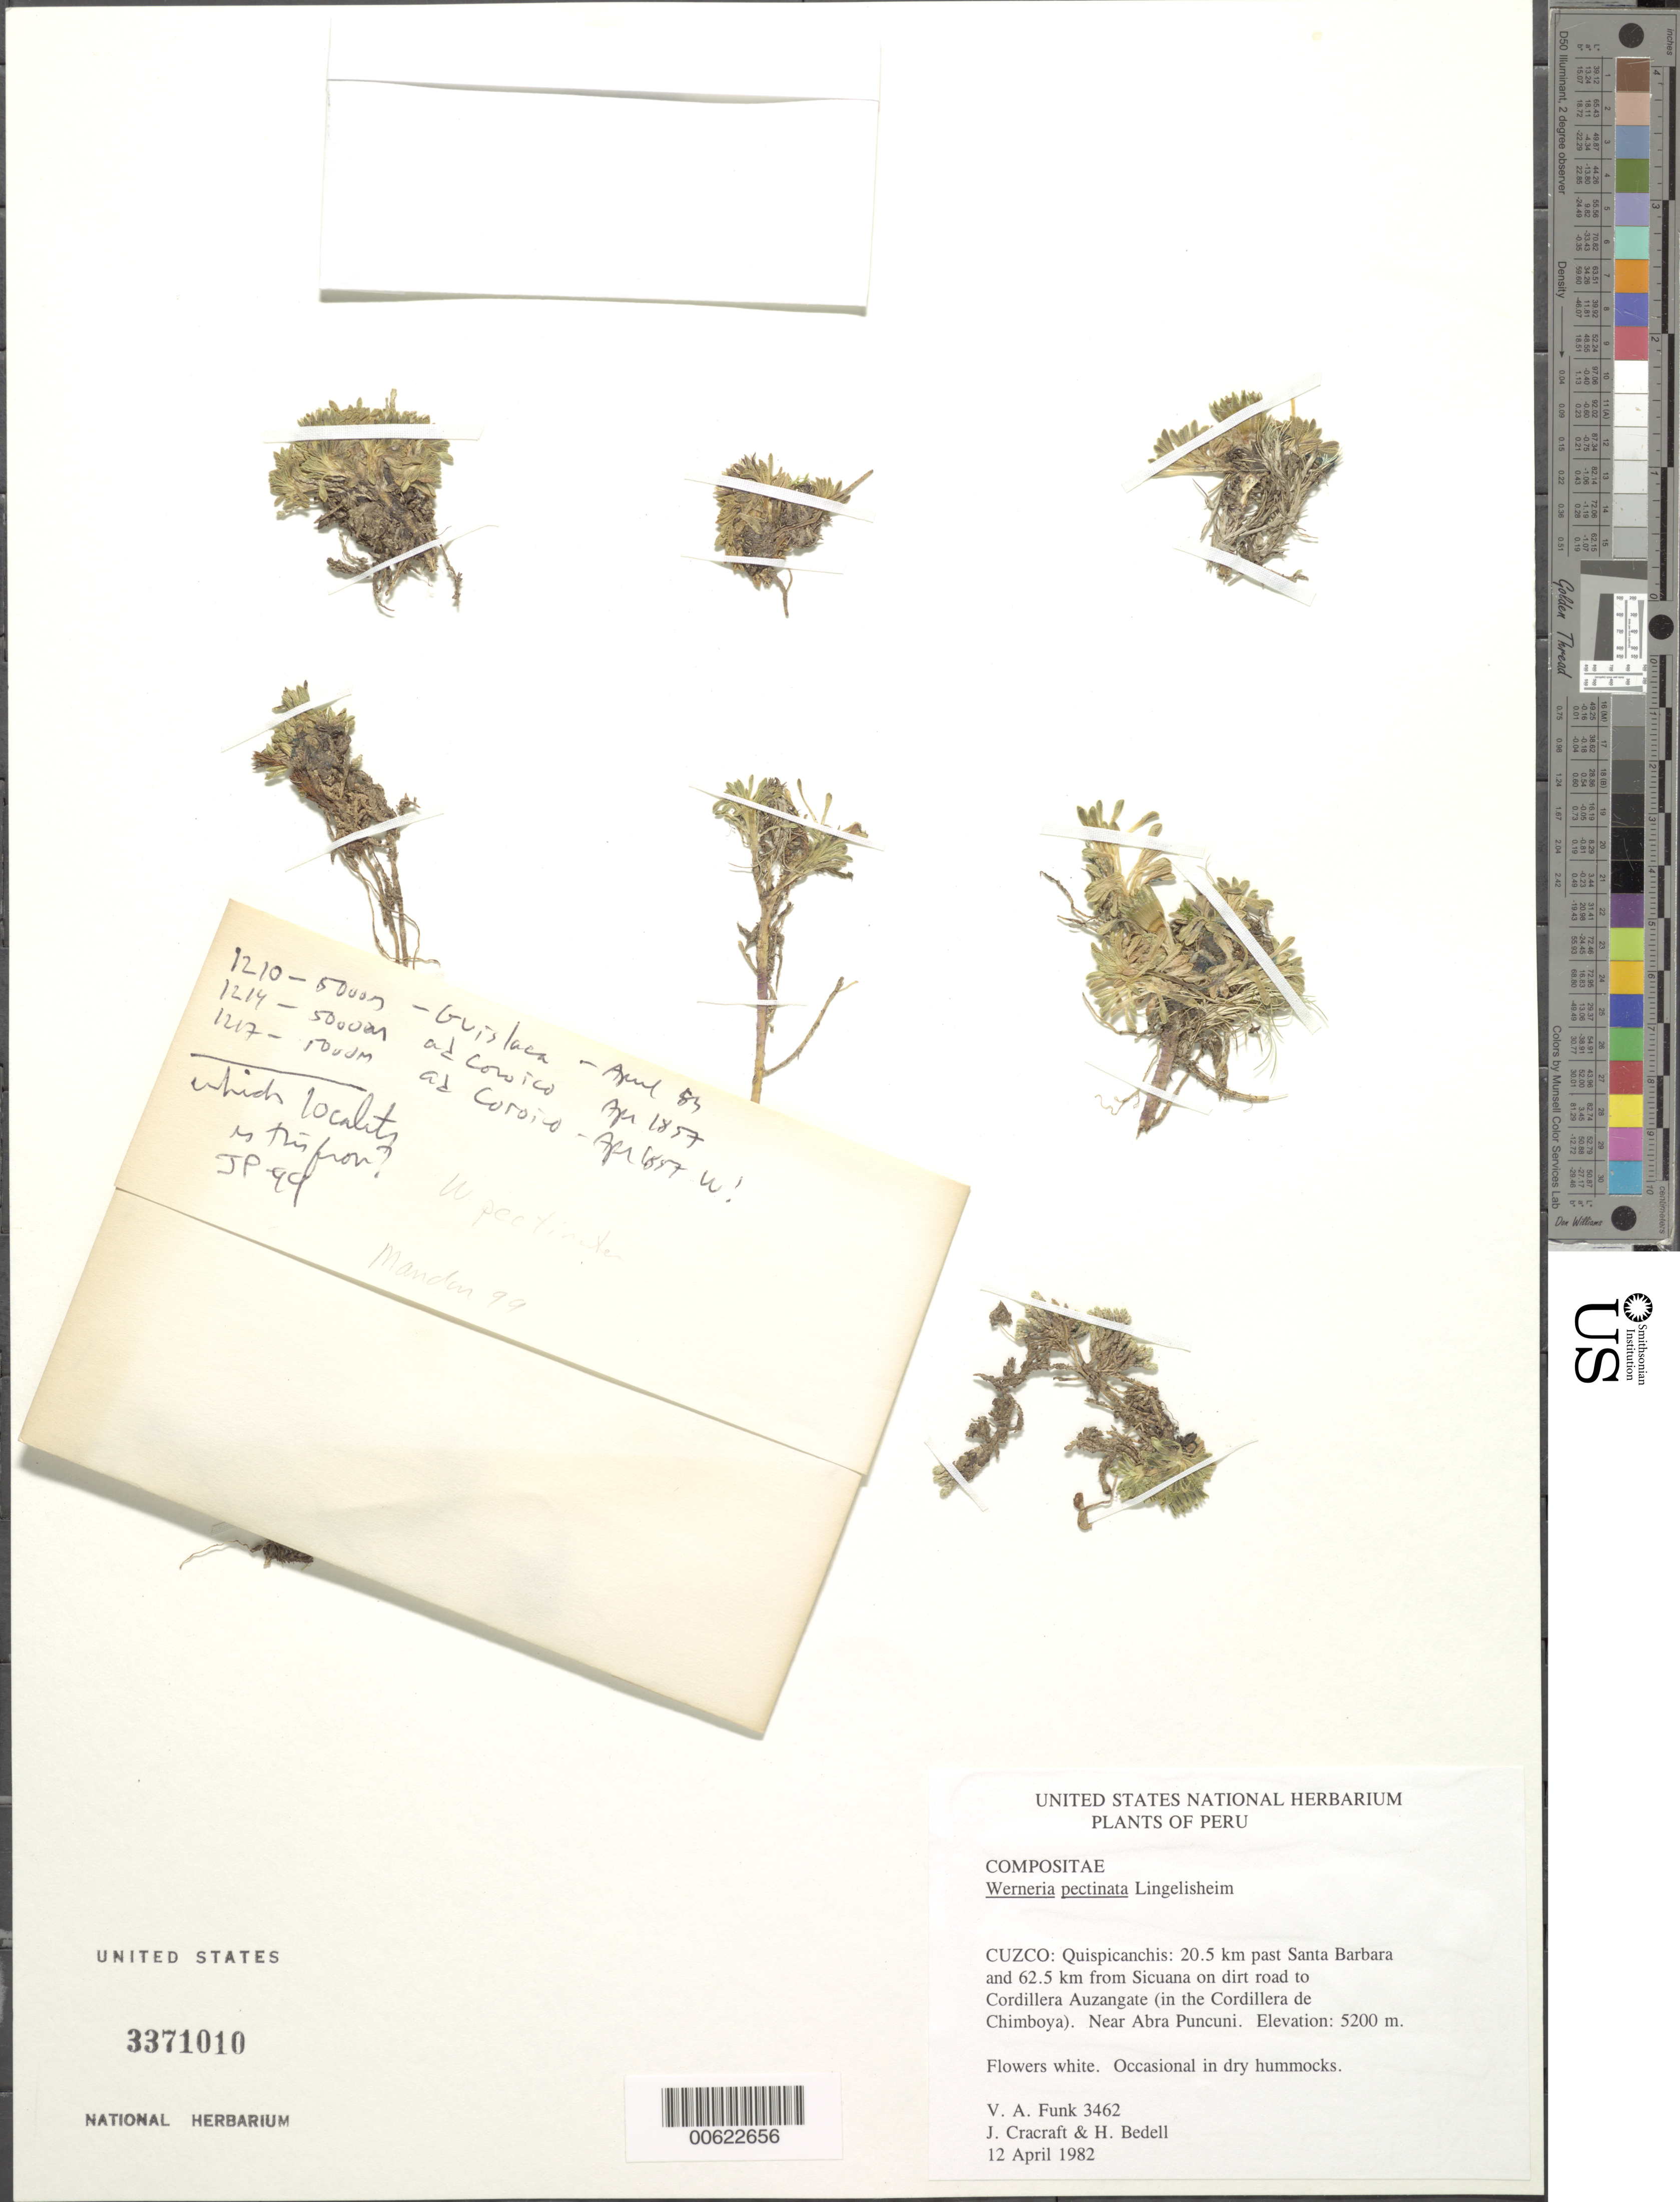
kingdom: Plantae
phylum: Tracheophyta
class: Magnoliopsida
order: Asterales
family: Asteraceae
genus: Werneria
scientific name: Werneria pectinata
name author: Lingelsh.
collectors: V. Funk & J. L. Cracraft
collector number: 3462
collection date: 1982-04-12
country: Peru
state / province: Cusco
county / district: Quispicanchis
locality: Santa Barbara, 20.5 km past, and 62.5 km from Sicuana on dirt road to Cordillera Auzangate (in the Cordillera de Chimboya). Near Abra Puncuni.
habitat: Dry hummocks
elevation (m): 5200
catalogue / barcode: US 3371010